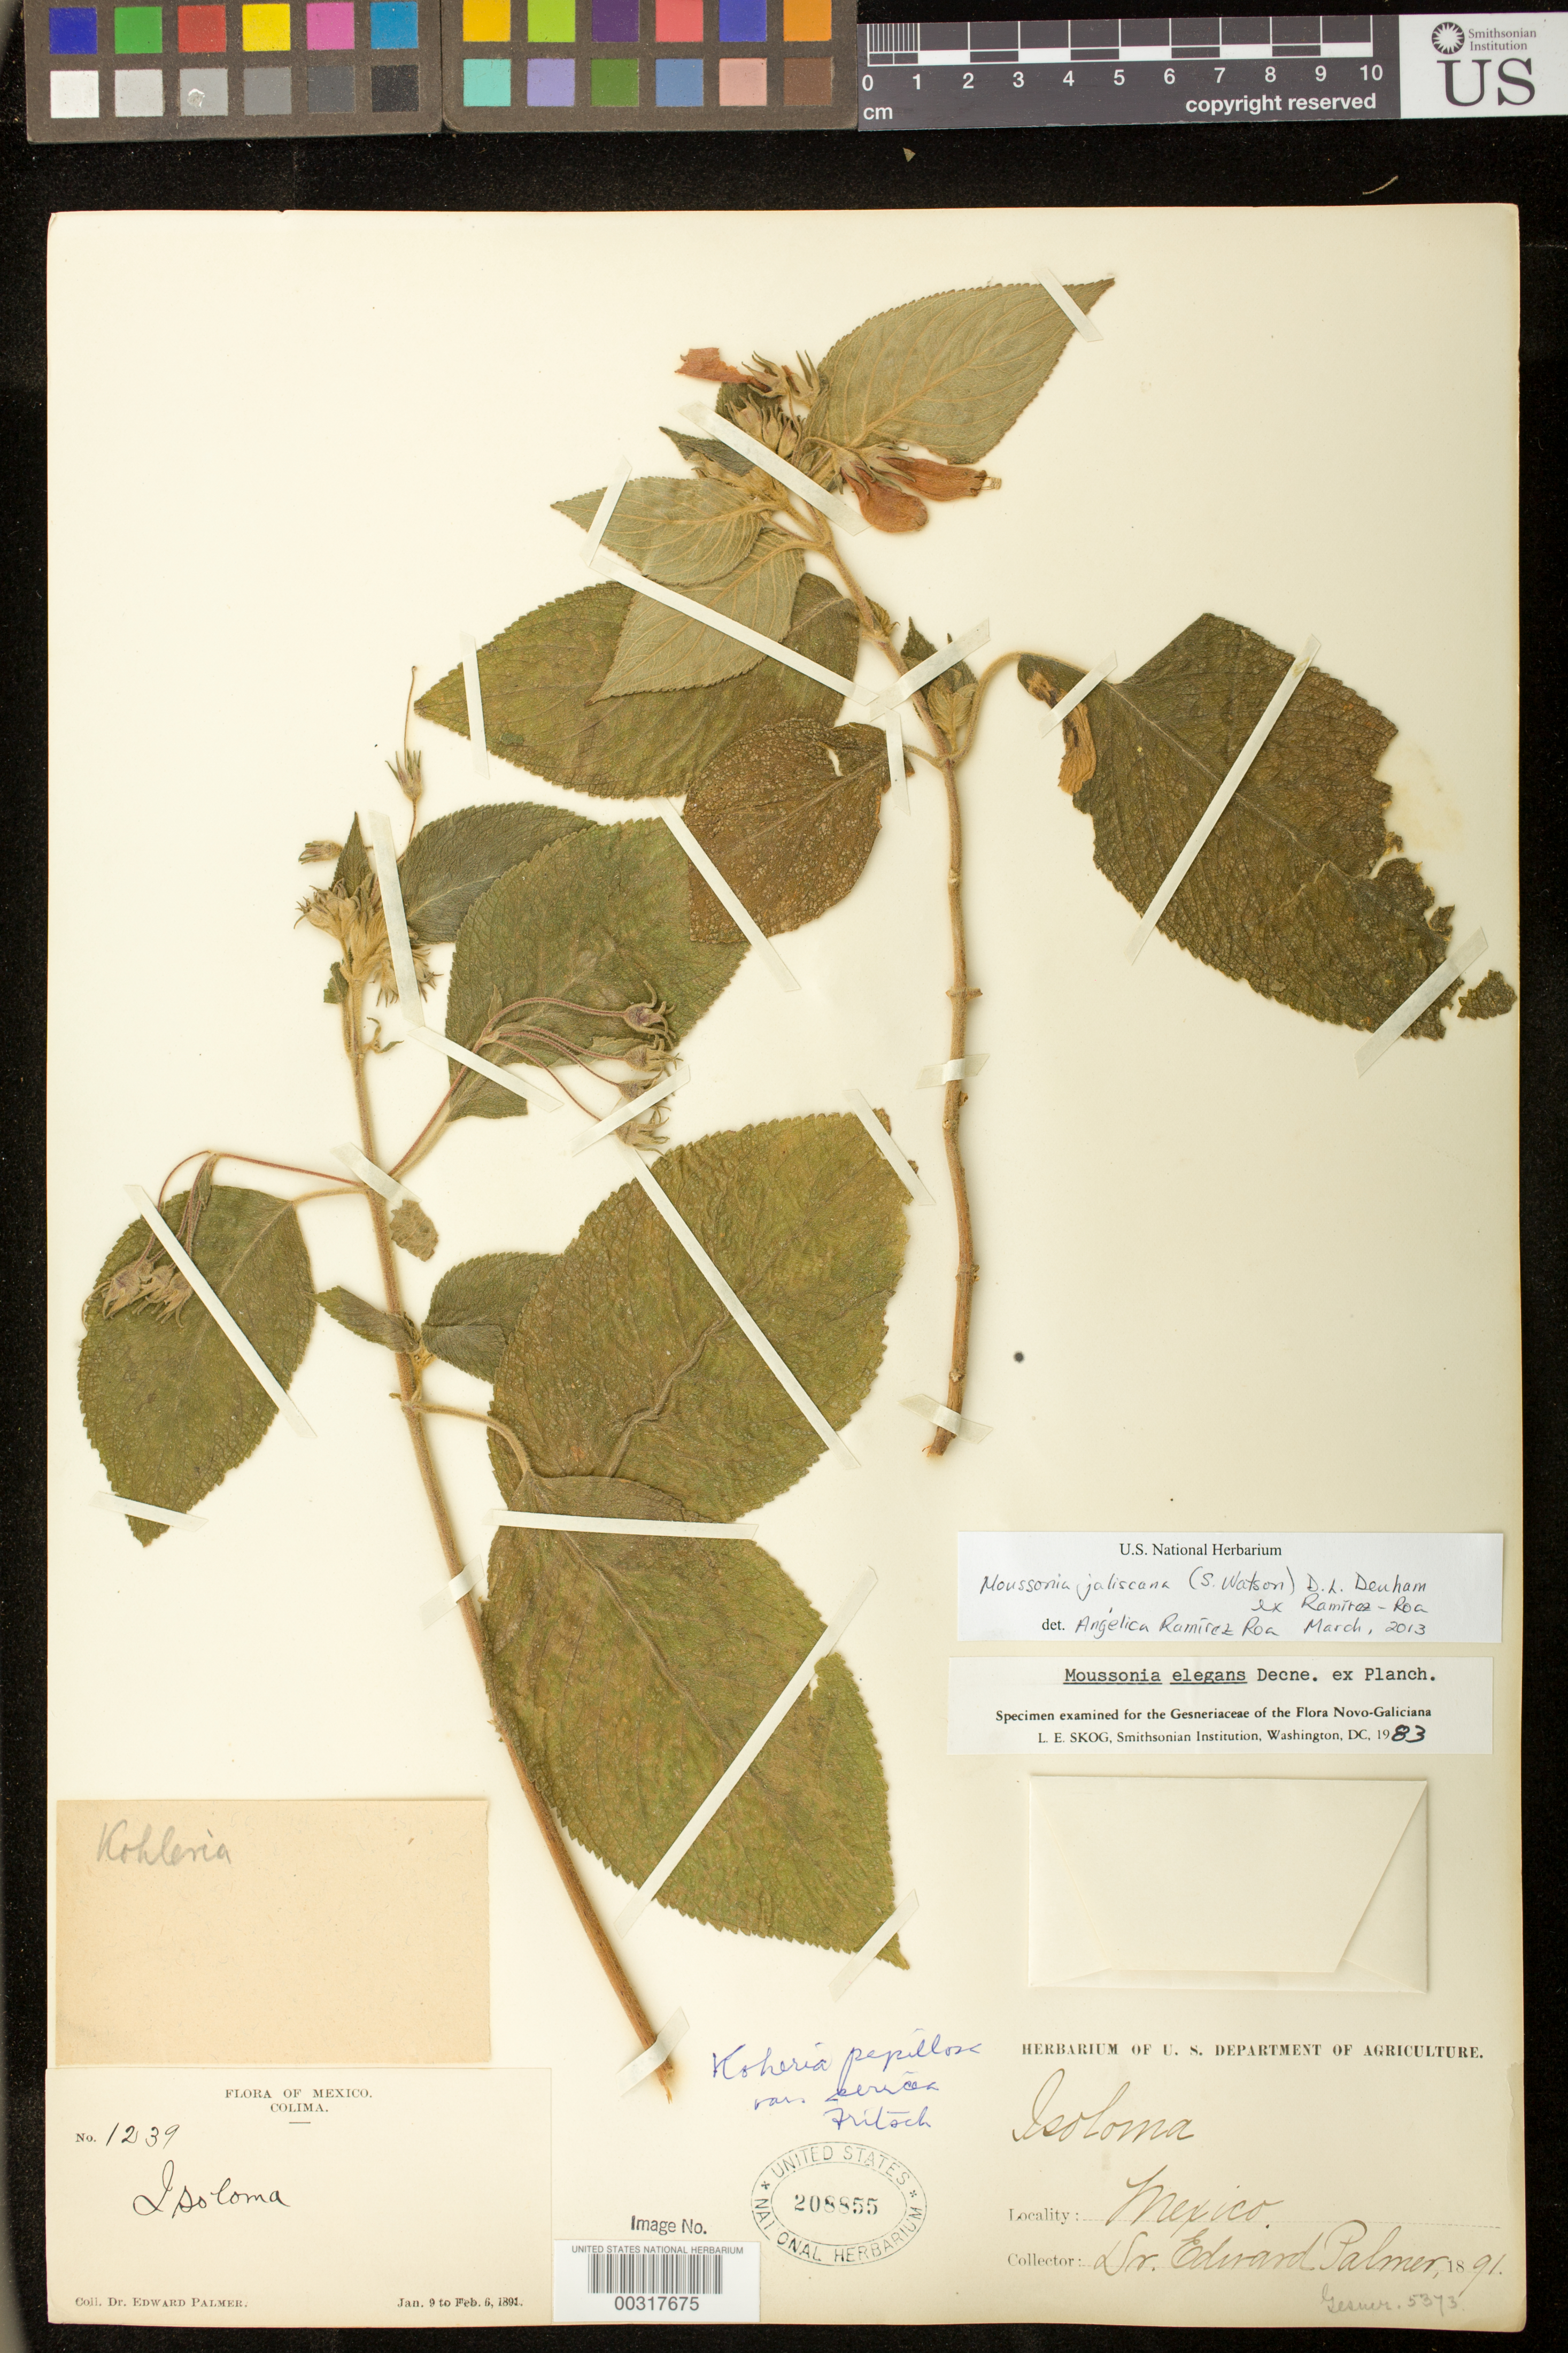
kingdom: Plantae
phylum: Tracheophyta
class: Magnoliopsida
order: Lamiales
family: Gesneriaceae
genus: Moussonia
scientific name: Moussonia jaliscana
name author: (S. Watson) D.L. Denham ex Ram.-Roa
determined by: Ramírez-Roa, A.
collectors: E. Palmer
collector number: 1239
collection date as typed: Jan-Feb 1891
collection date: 1891-01/1891-02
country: Mexico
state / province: Colima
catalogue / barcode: US 208855